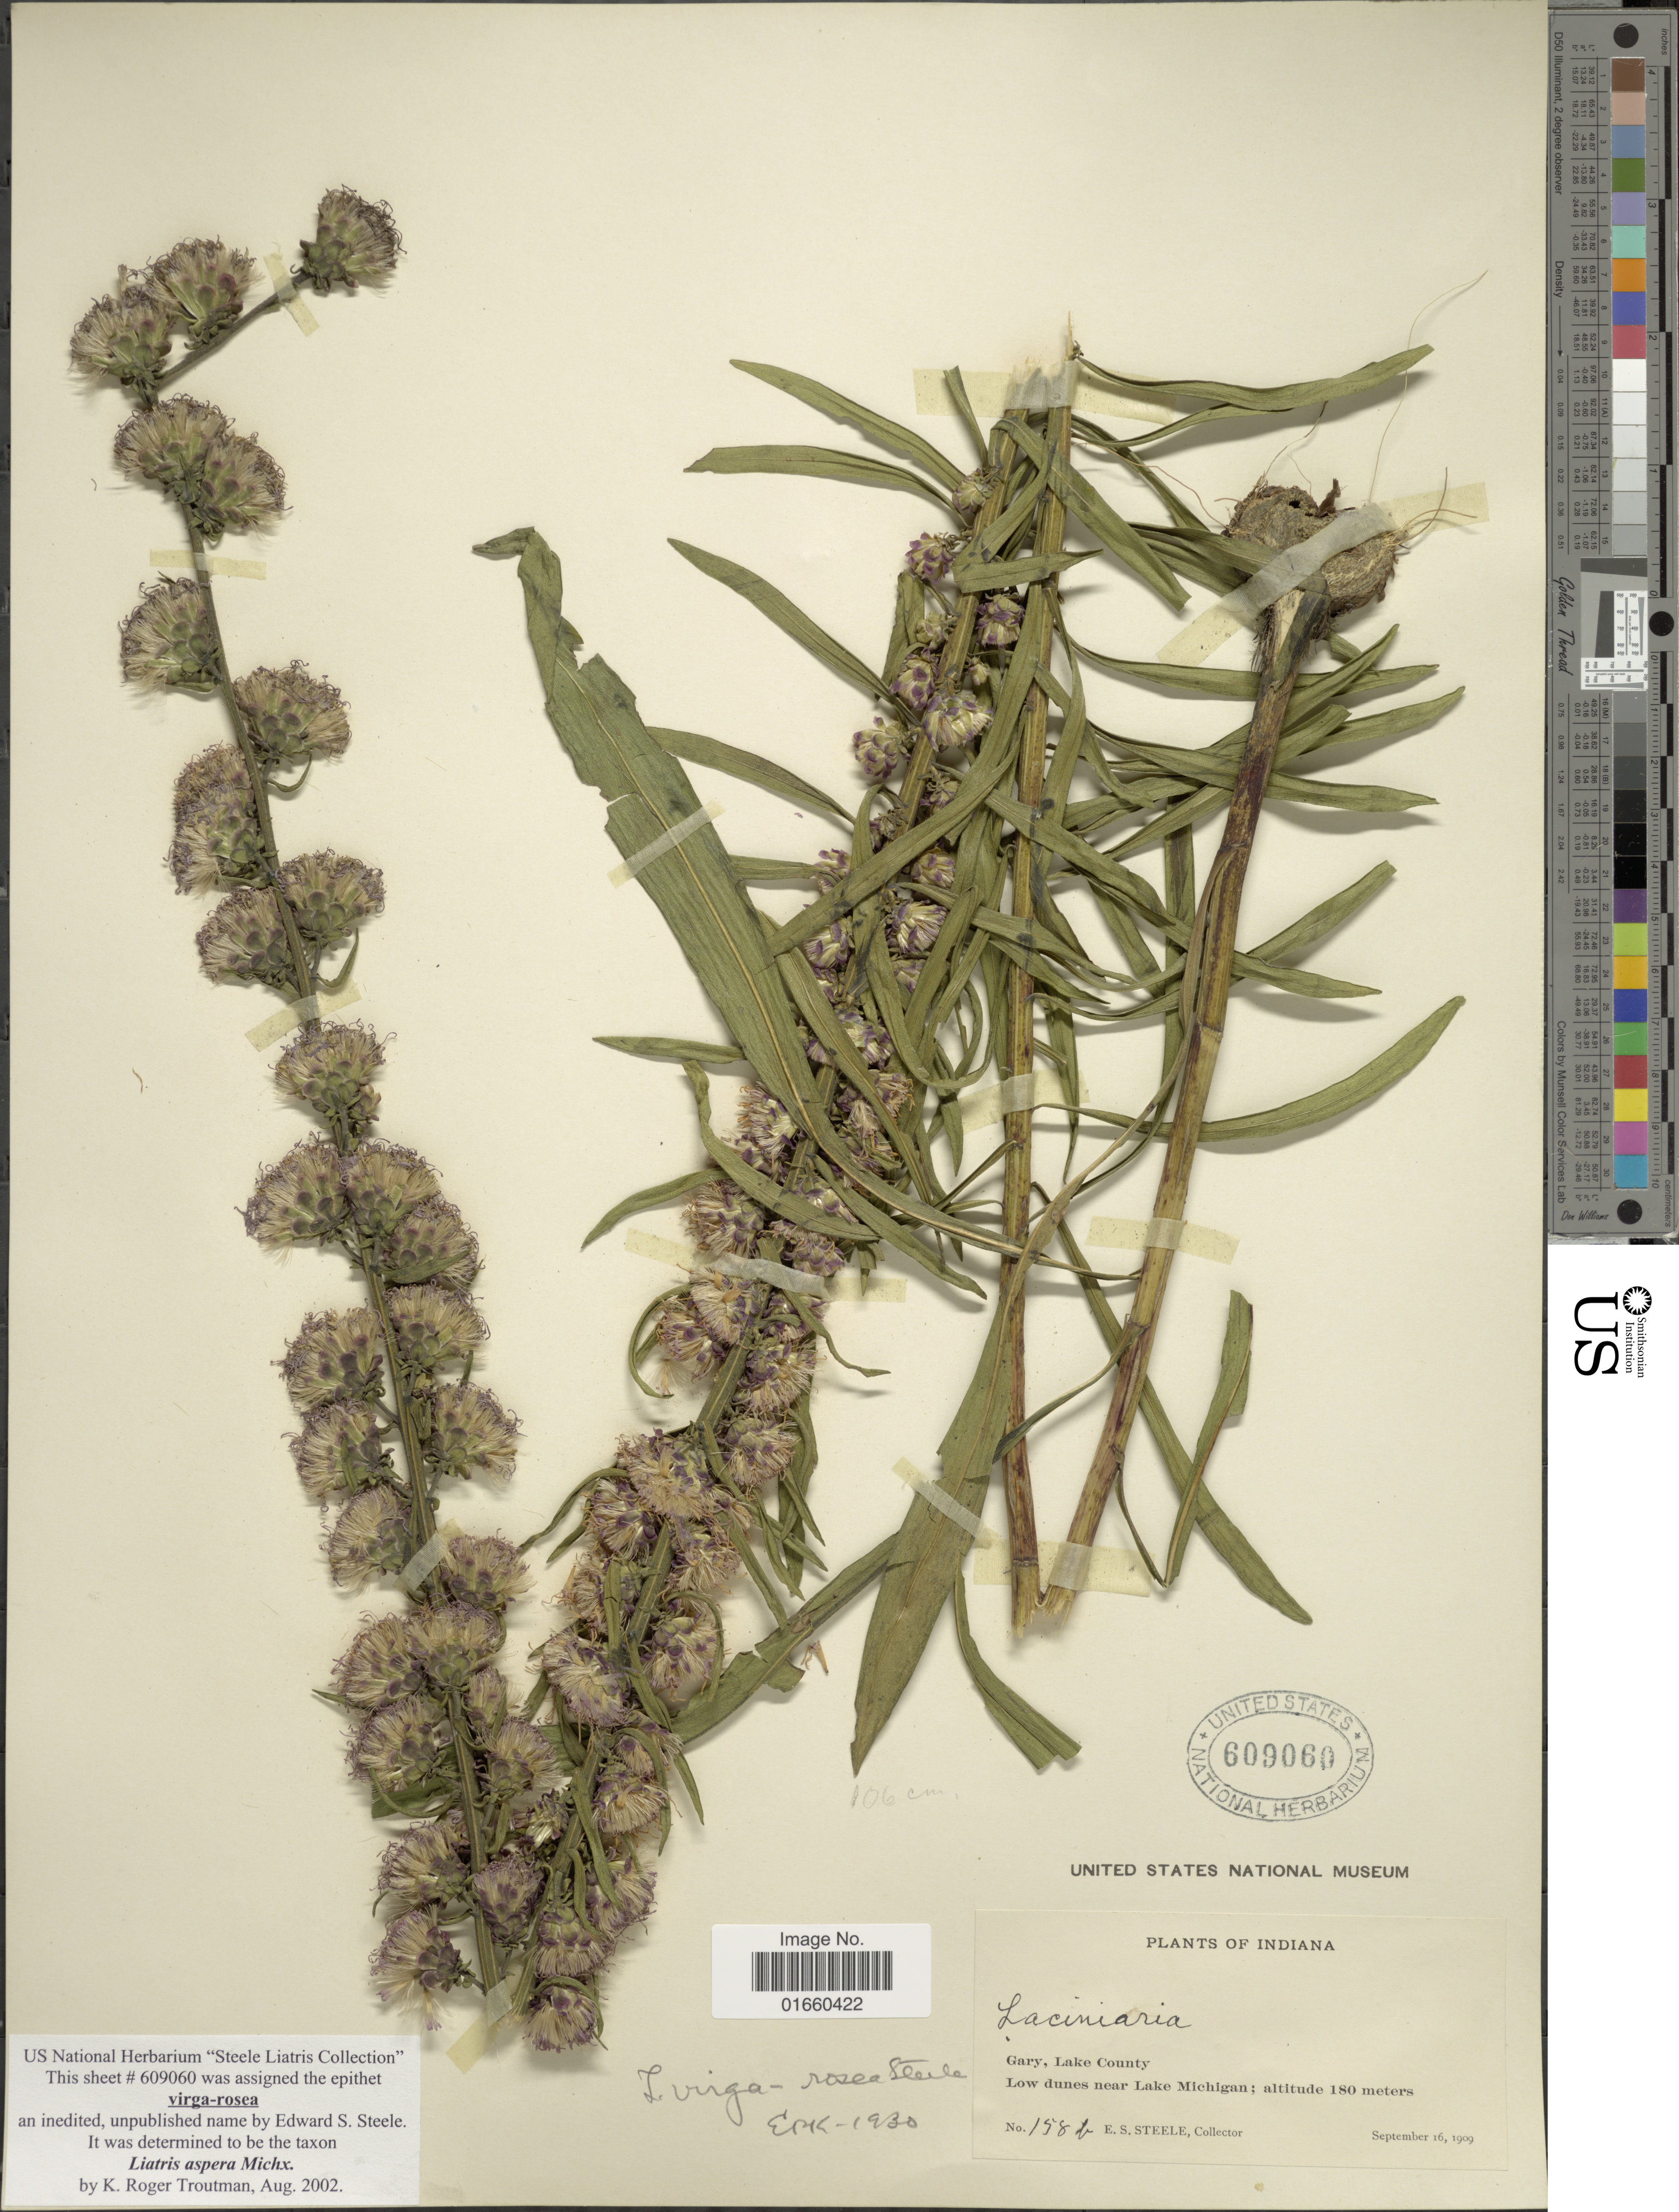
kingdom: Plantae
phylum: Tracheophyta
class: Magnoliopsida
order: Asterales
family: Asteraceae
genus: Liatris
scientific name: Liatris aspera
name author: Michx.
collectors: E. Steele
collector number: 158b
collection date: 1909-09-16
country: United States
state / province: Indiana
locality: Gary, Lake County, Low dunes near Lake Michigan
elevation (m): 180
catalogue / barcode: US 609060